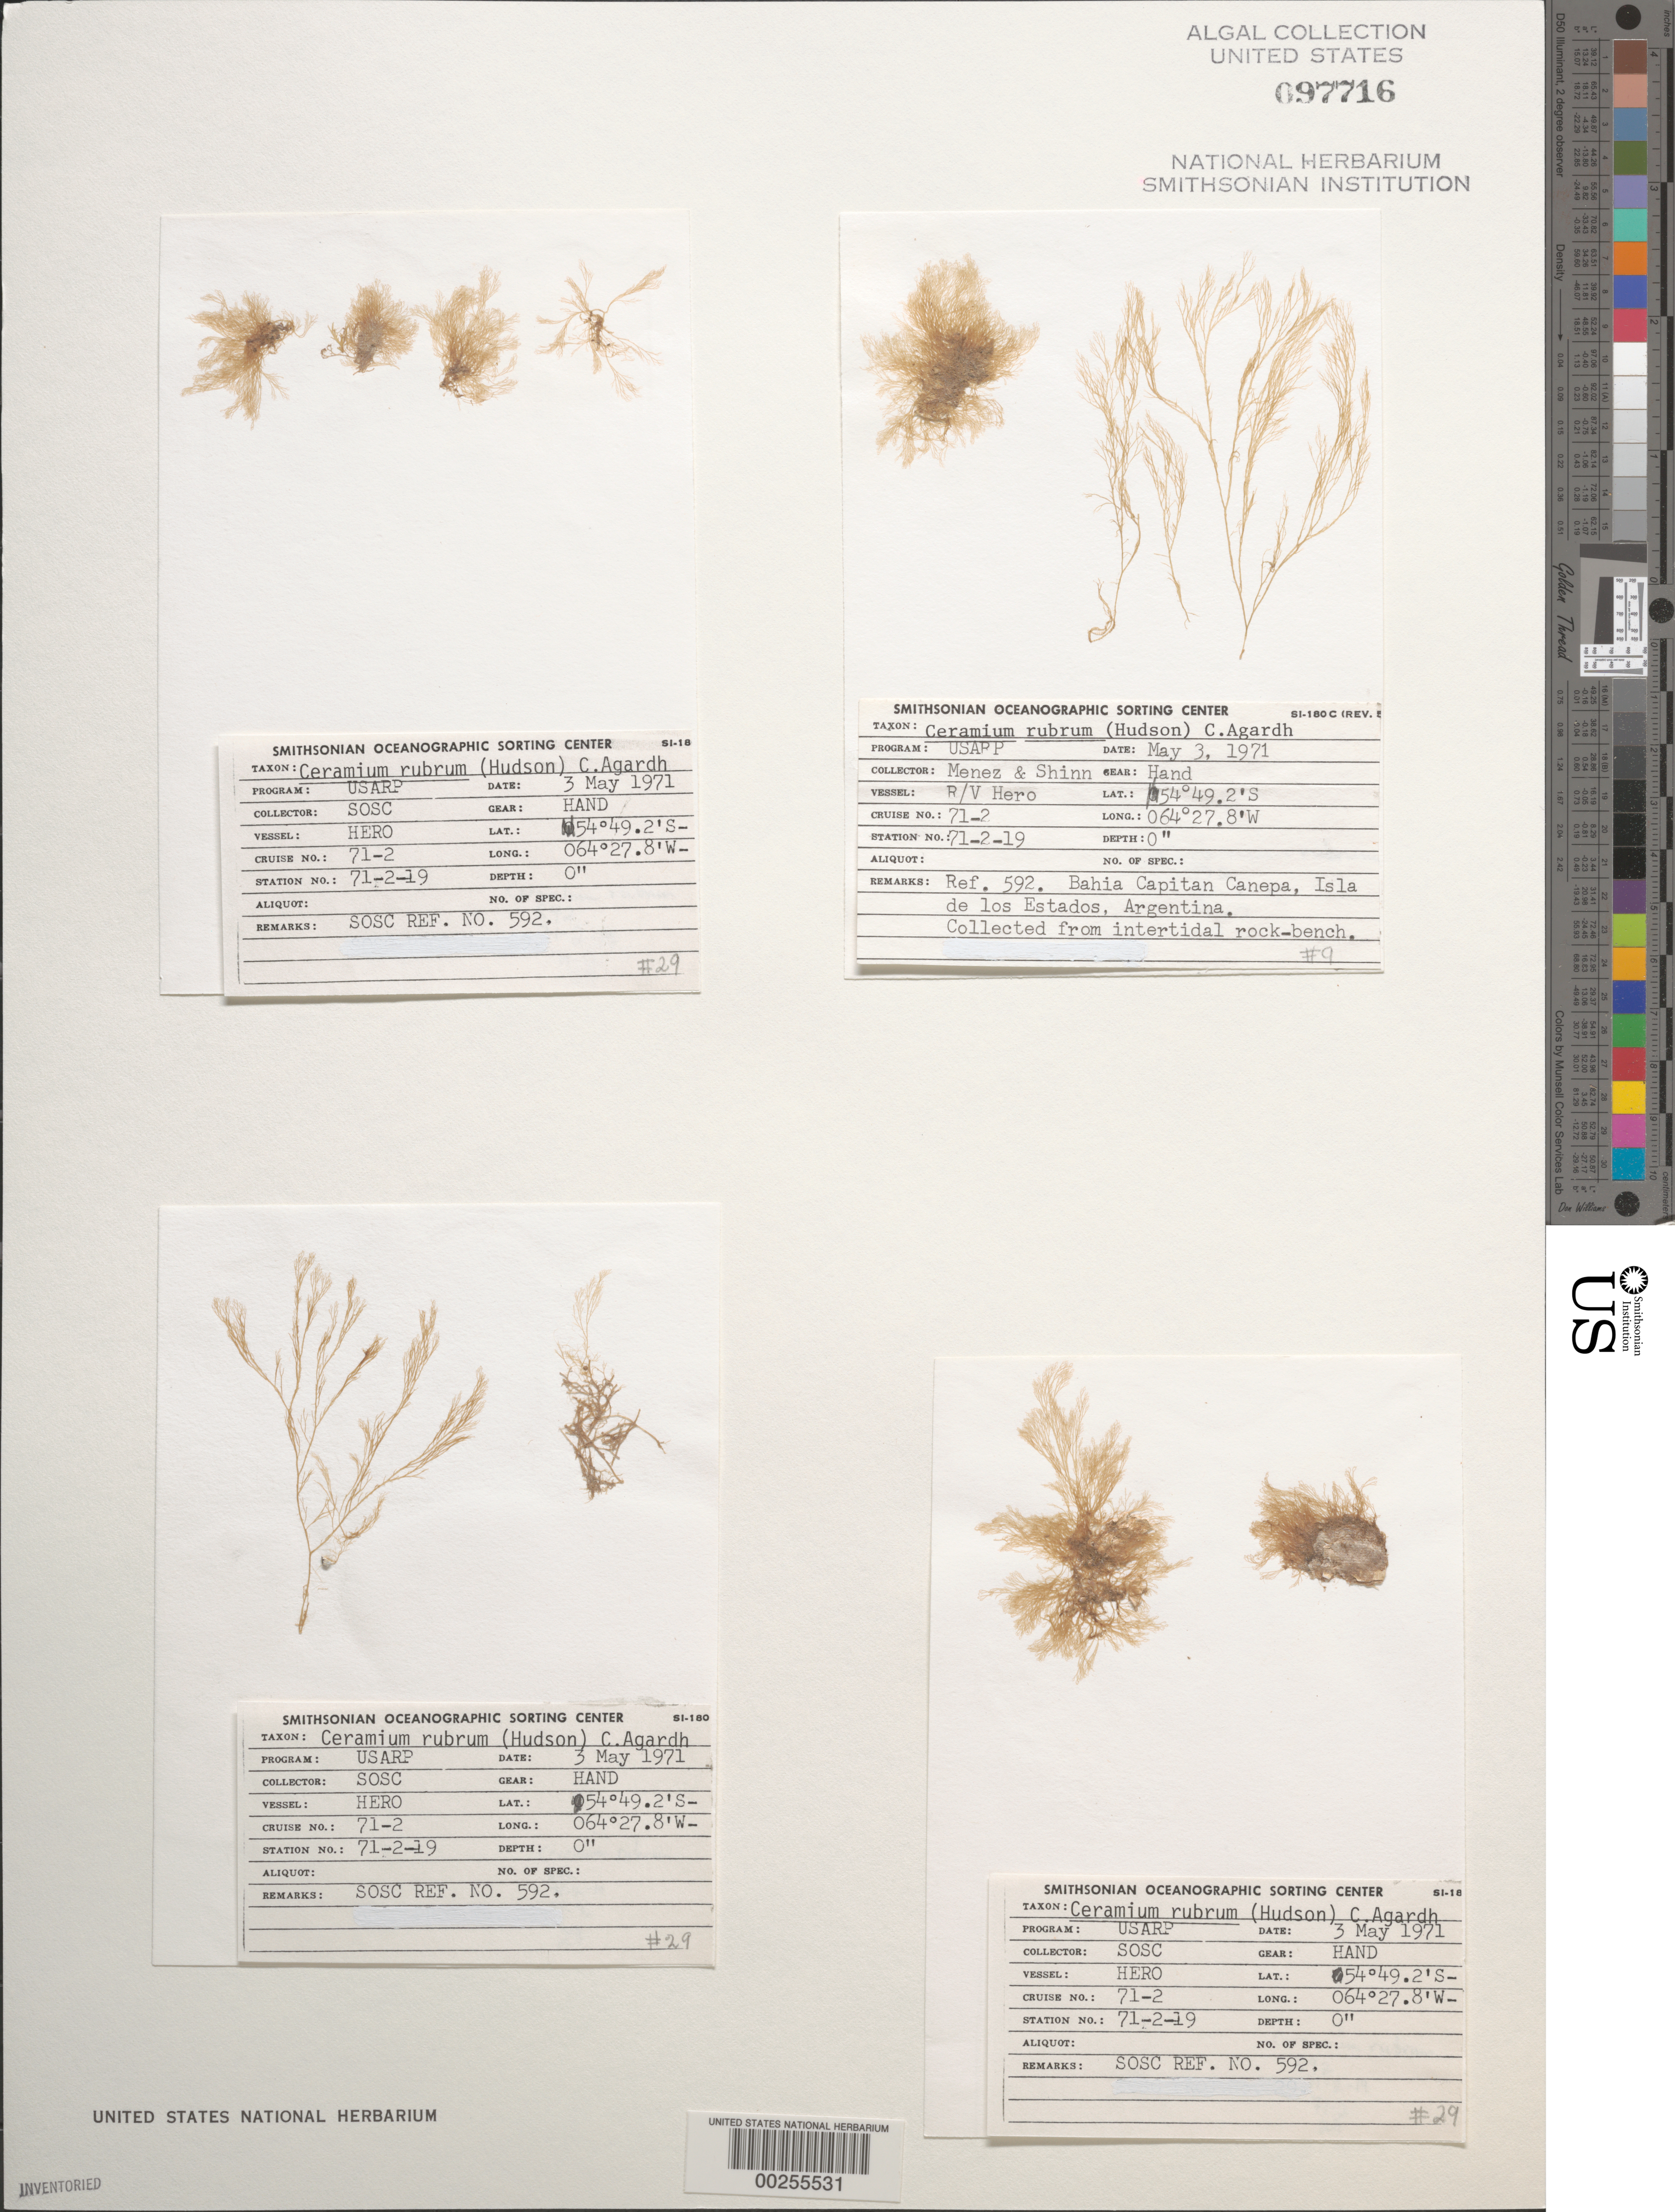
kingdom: Plantae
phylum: Rhodophyta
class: Florideophyceae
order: Ceramiales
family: Ceramiaceae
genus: Ceramium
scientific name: Ceramium rubrum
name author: C. Agardh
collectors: SOSC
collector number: Station 71-2-19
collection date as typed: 03 May 1971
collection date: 1971-05-03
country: Argentina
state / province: Tierra del Fuego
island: Isla de los Estados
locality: Bahia Capitan Canepa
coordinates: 059 49.2'S, 064 27.8'W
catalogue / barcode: US 97716